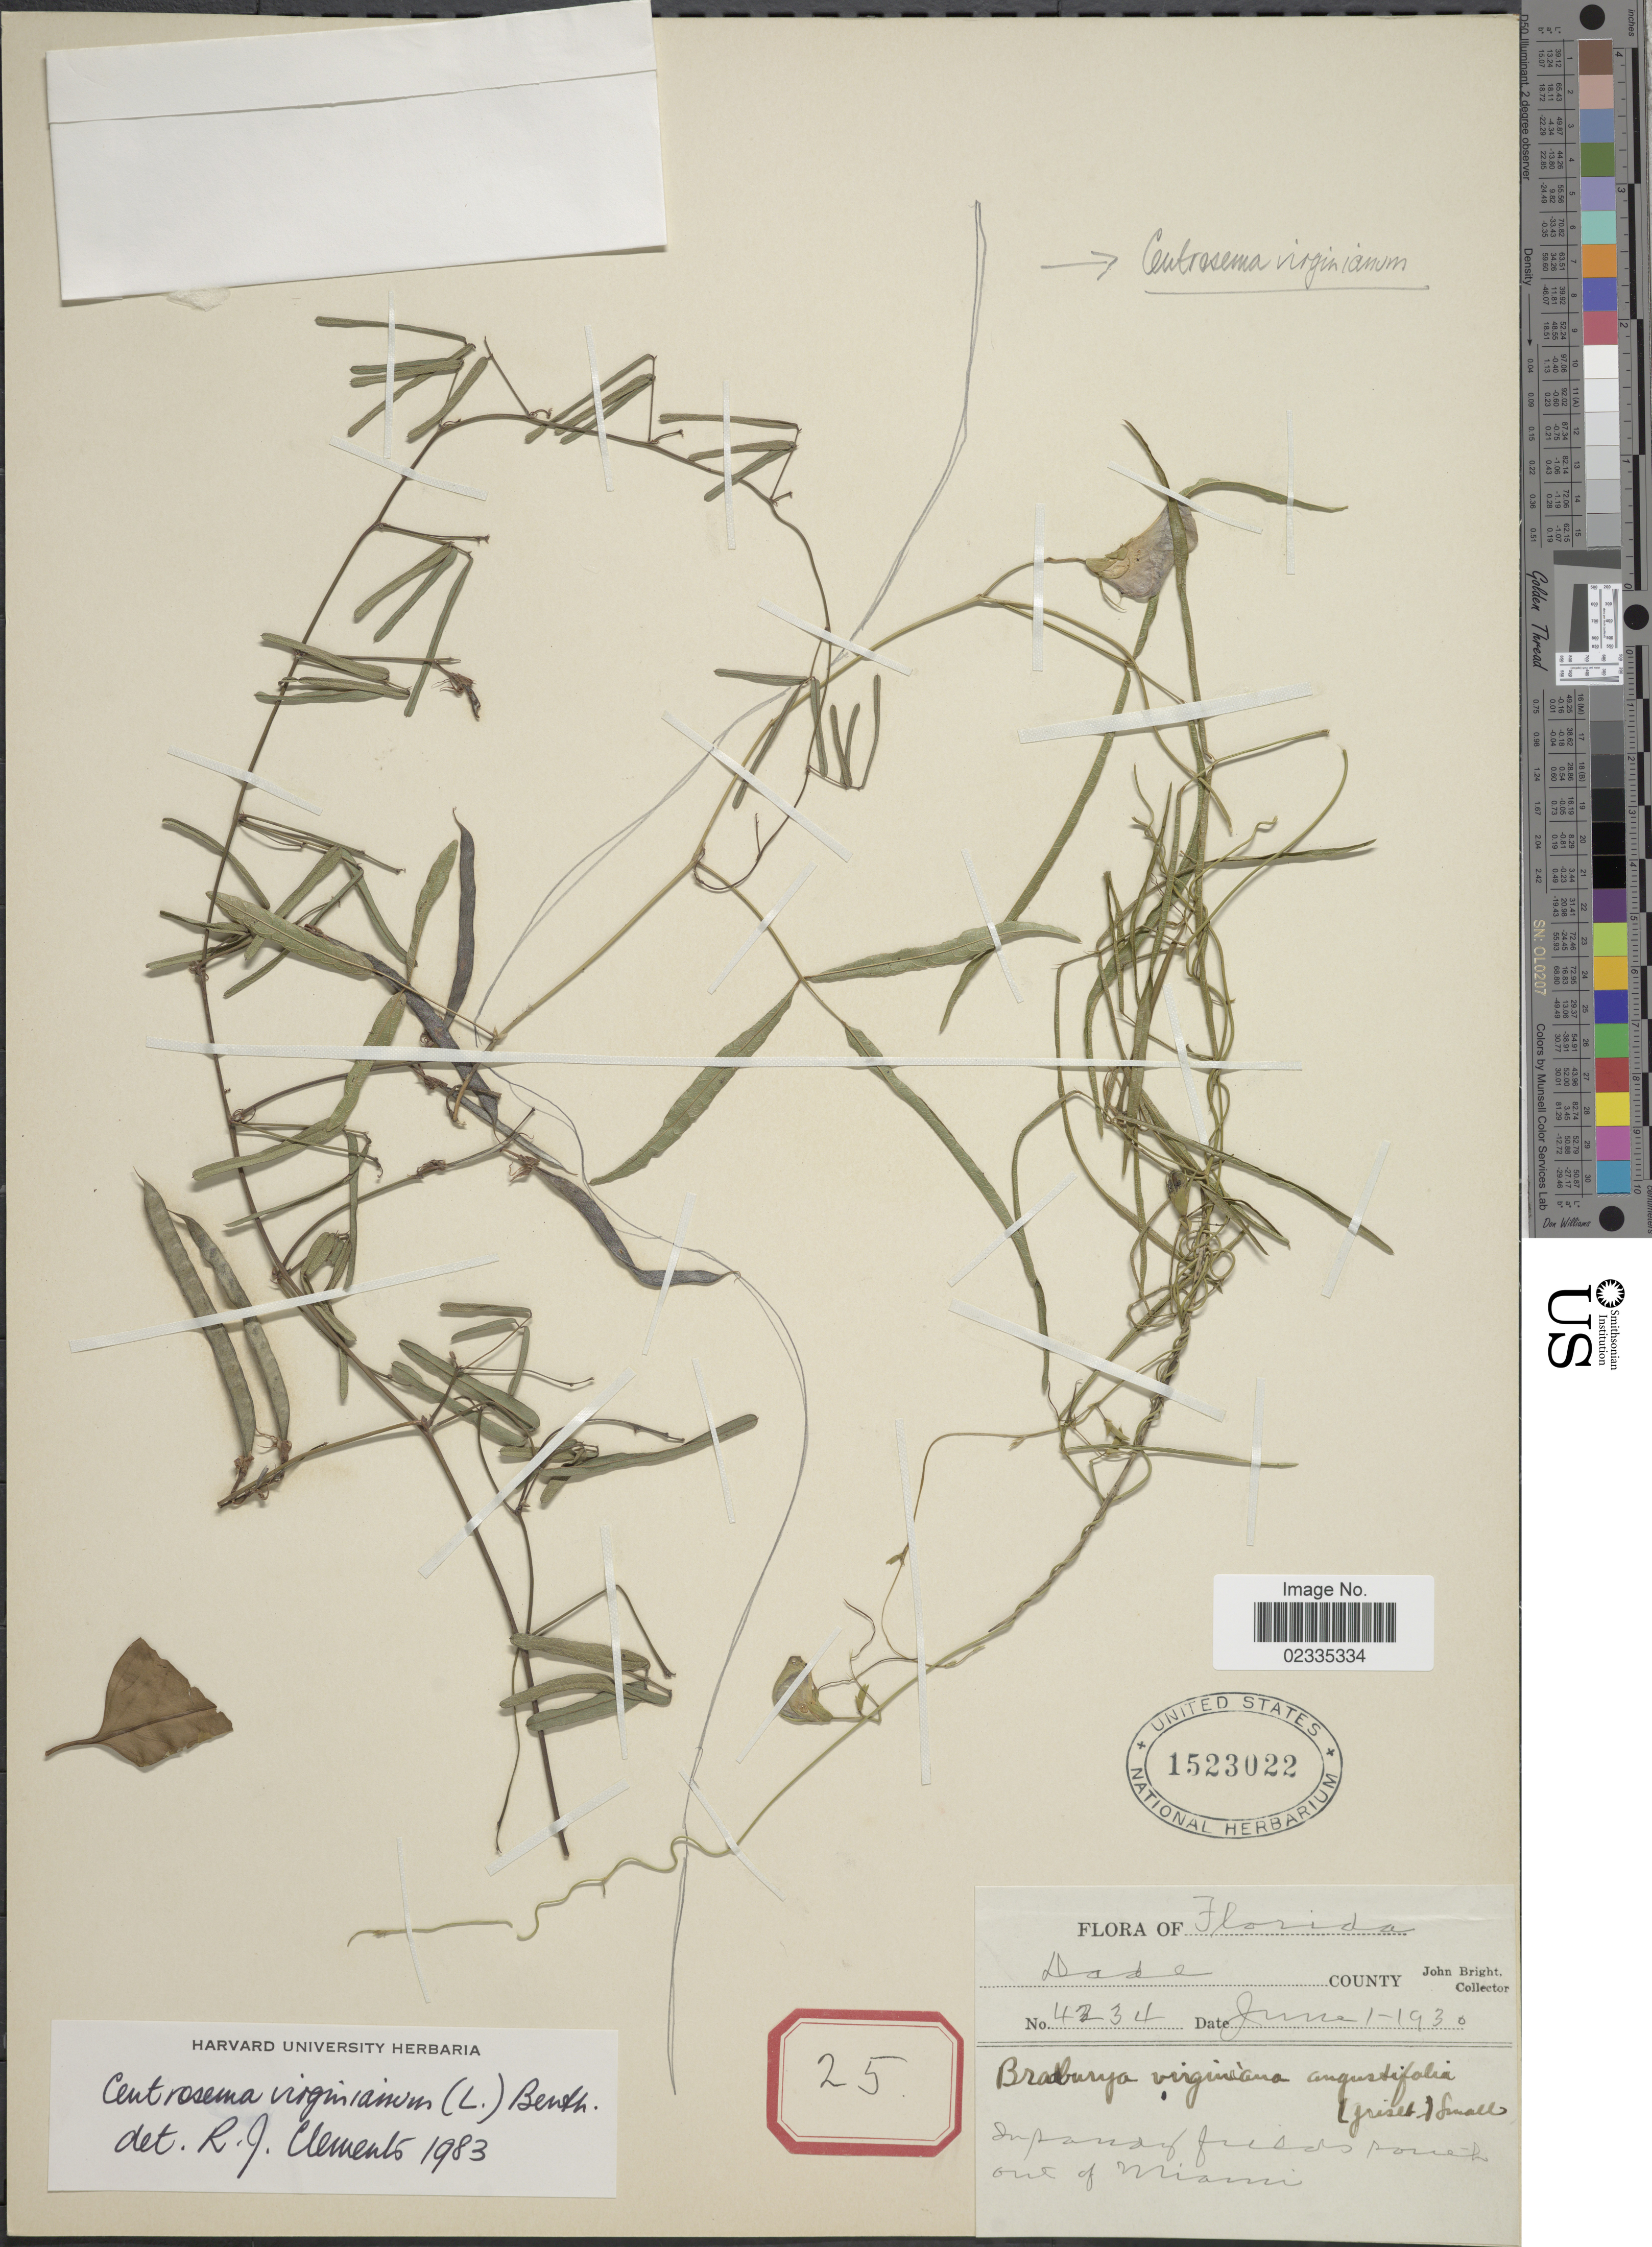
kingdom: Plantae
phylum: Tracheophyta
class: Magnoliopsida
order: Fabales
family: Fabaceae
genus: Centrosema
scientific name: Centrosema virginianum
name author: (L.) Benth.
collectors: J. Bright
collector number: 4234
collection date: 1930-06-01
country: United States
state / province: Florida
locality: Dade County. In sandy fields south out of Miami.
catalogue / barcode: US 1523022